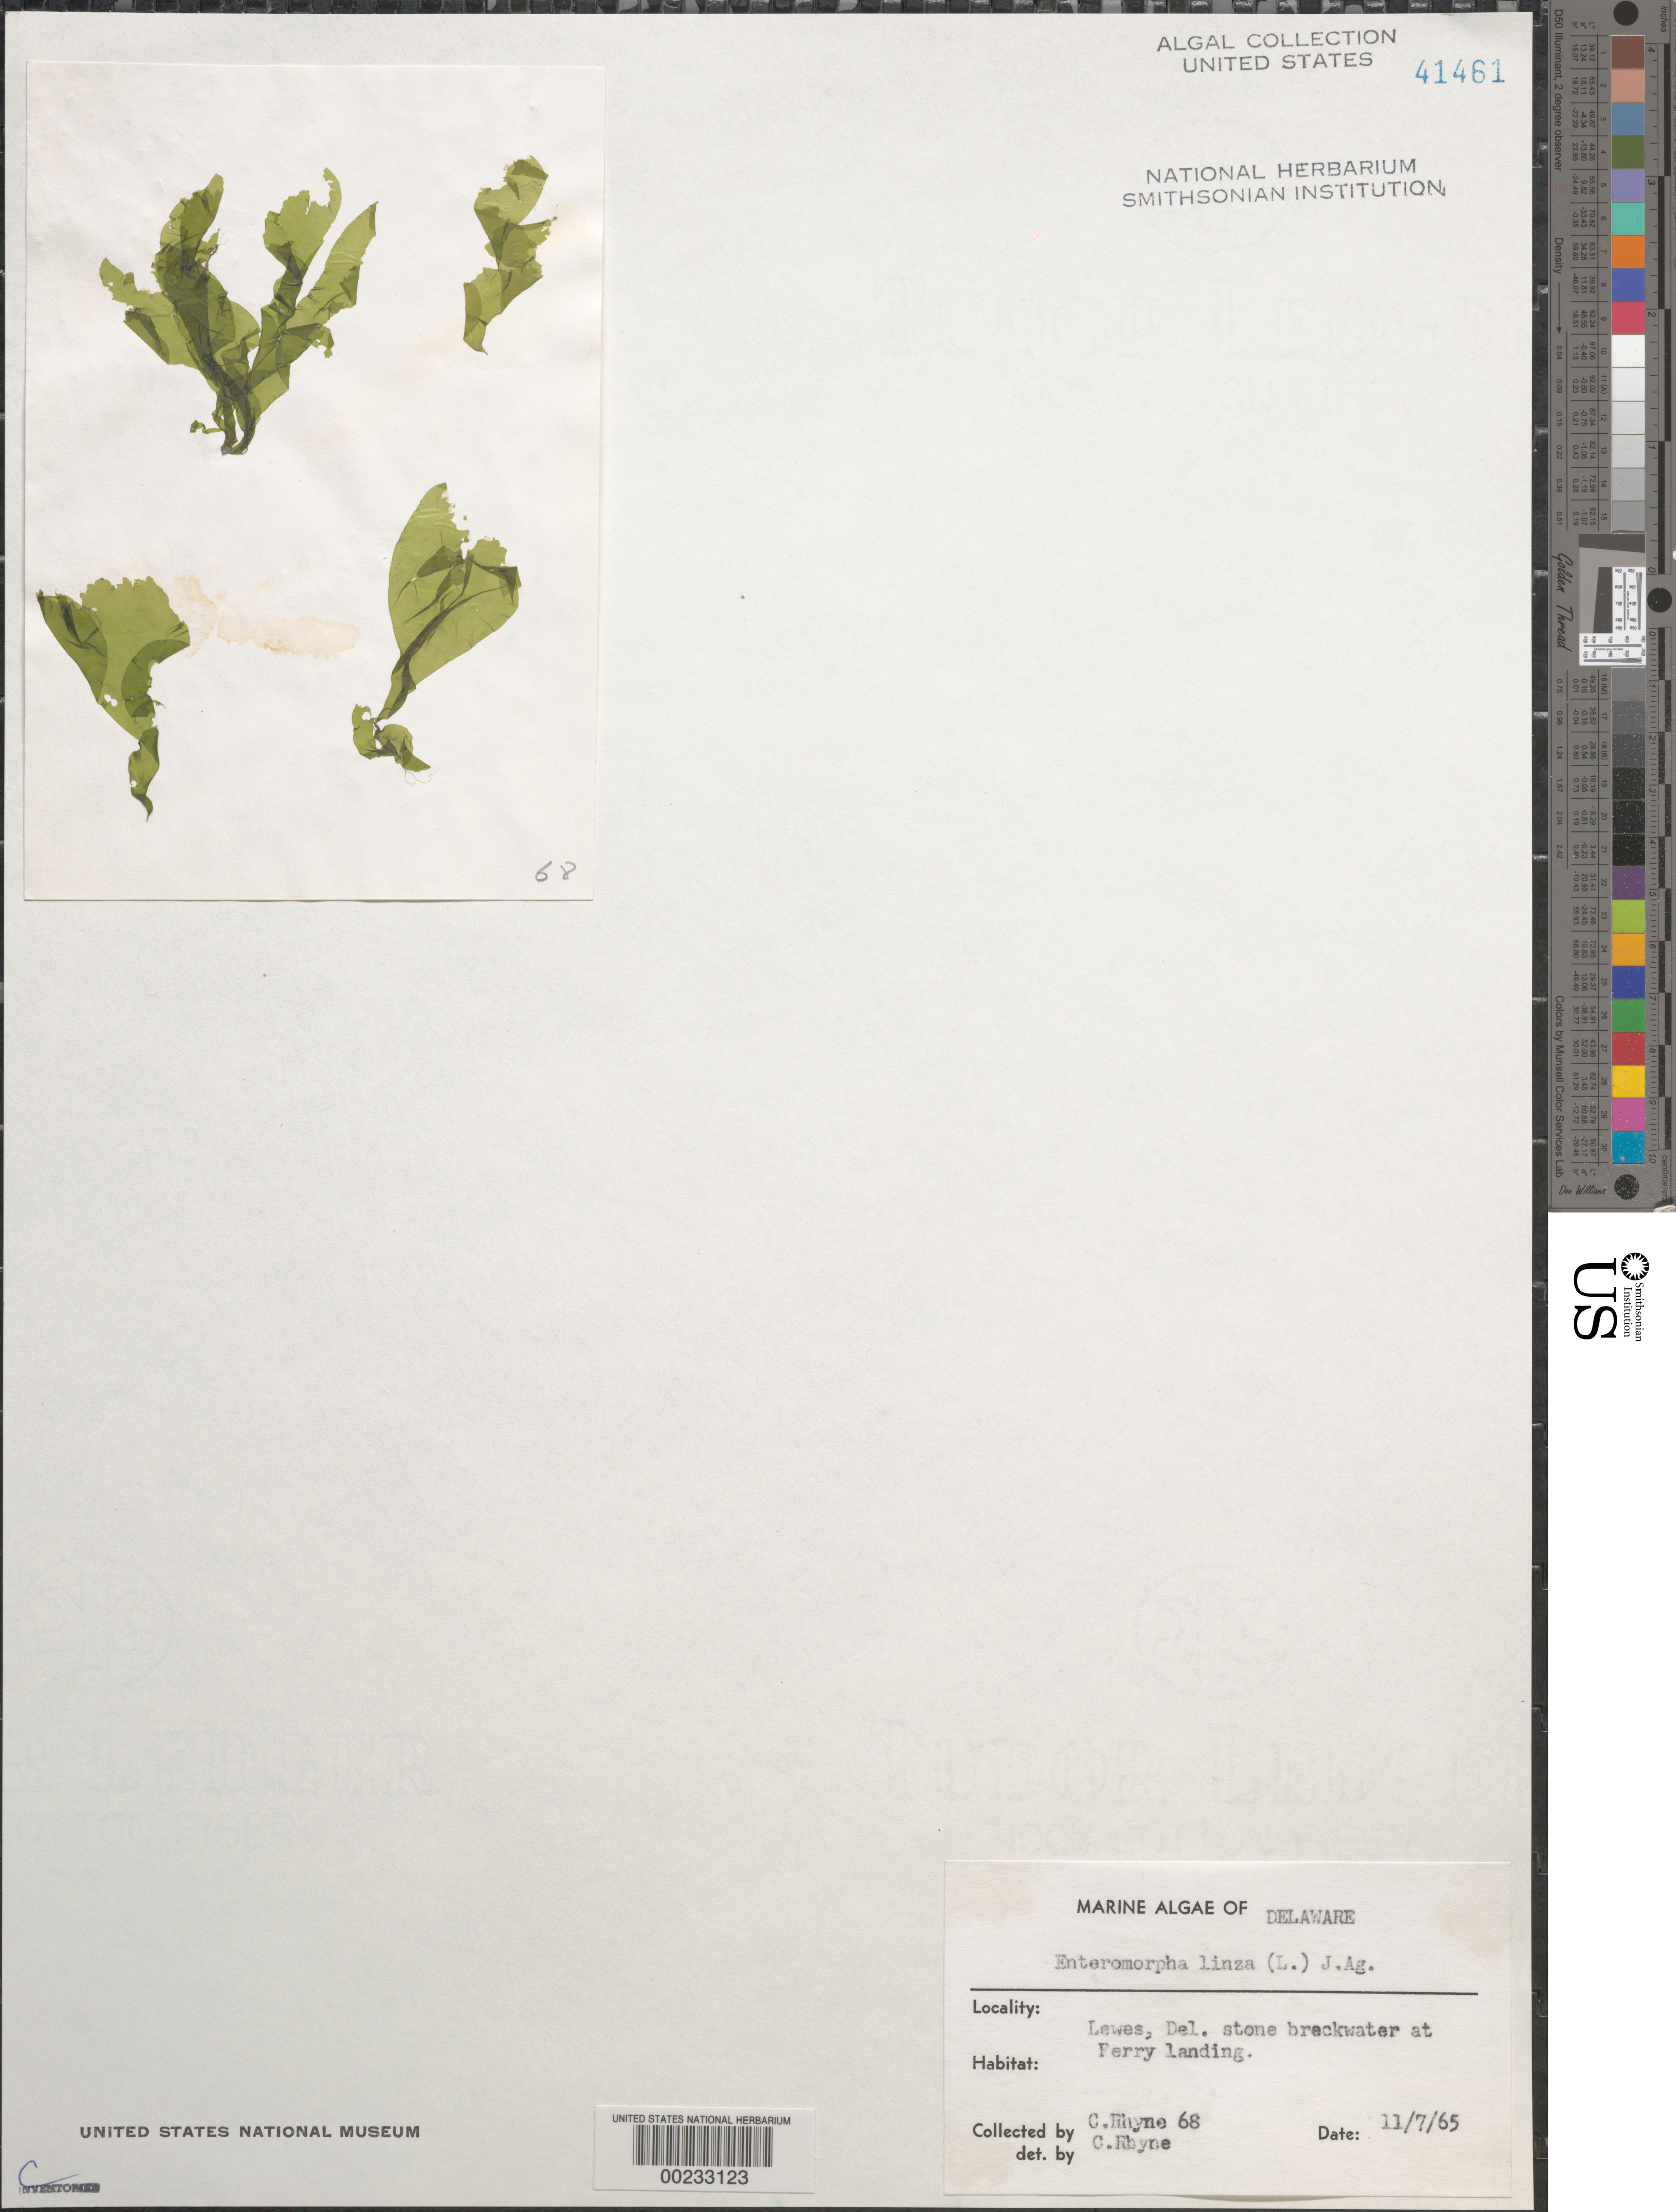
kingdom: Plantae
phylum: Chlorophyta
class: Ulvophyceae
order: Ulvales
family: Ulvaceae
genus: Ulva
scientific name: Ulva clathrata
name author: (Roth) C. Agardh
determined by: Algae name updating Project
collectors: C. Rhyne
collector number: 68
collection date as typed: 07 Nov 1965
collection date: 1965-11-07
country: United States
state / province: Delaware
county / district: Sussex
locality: Lewes, ferry landing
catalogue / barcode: US 41461